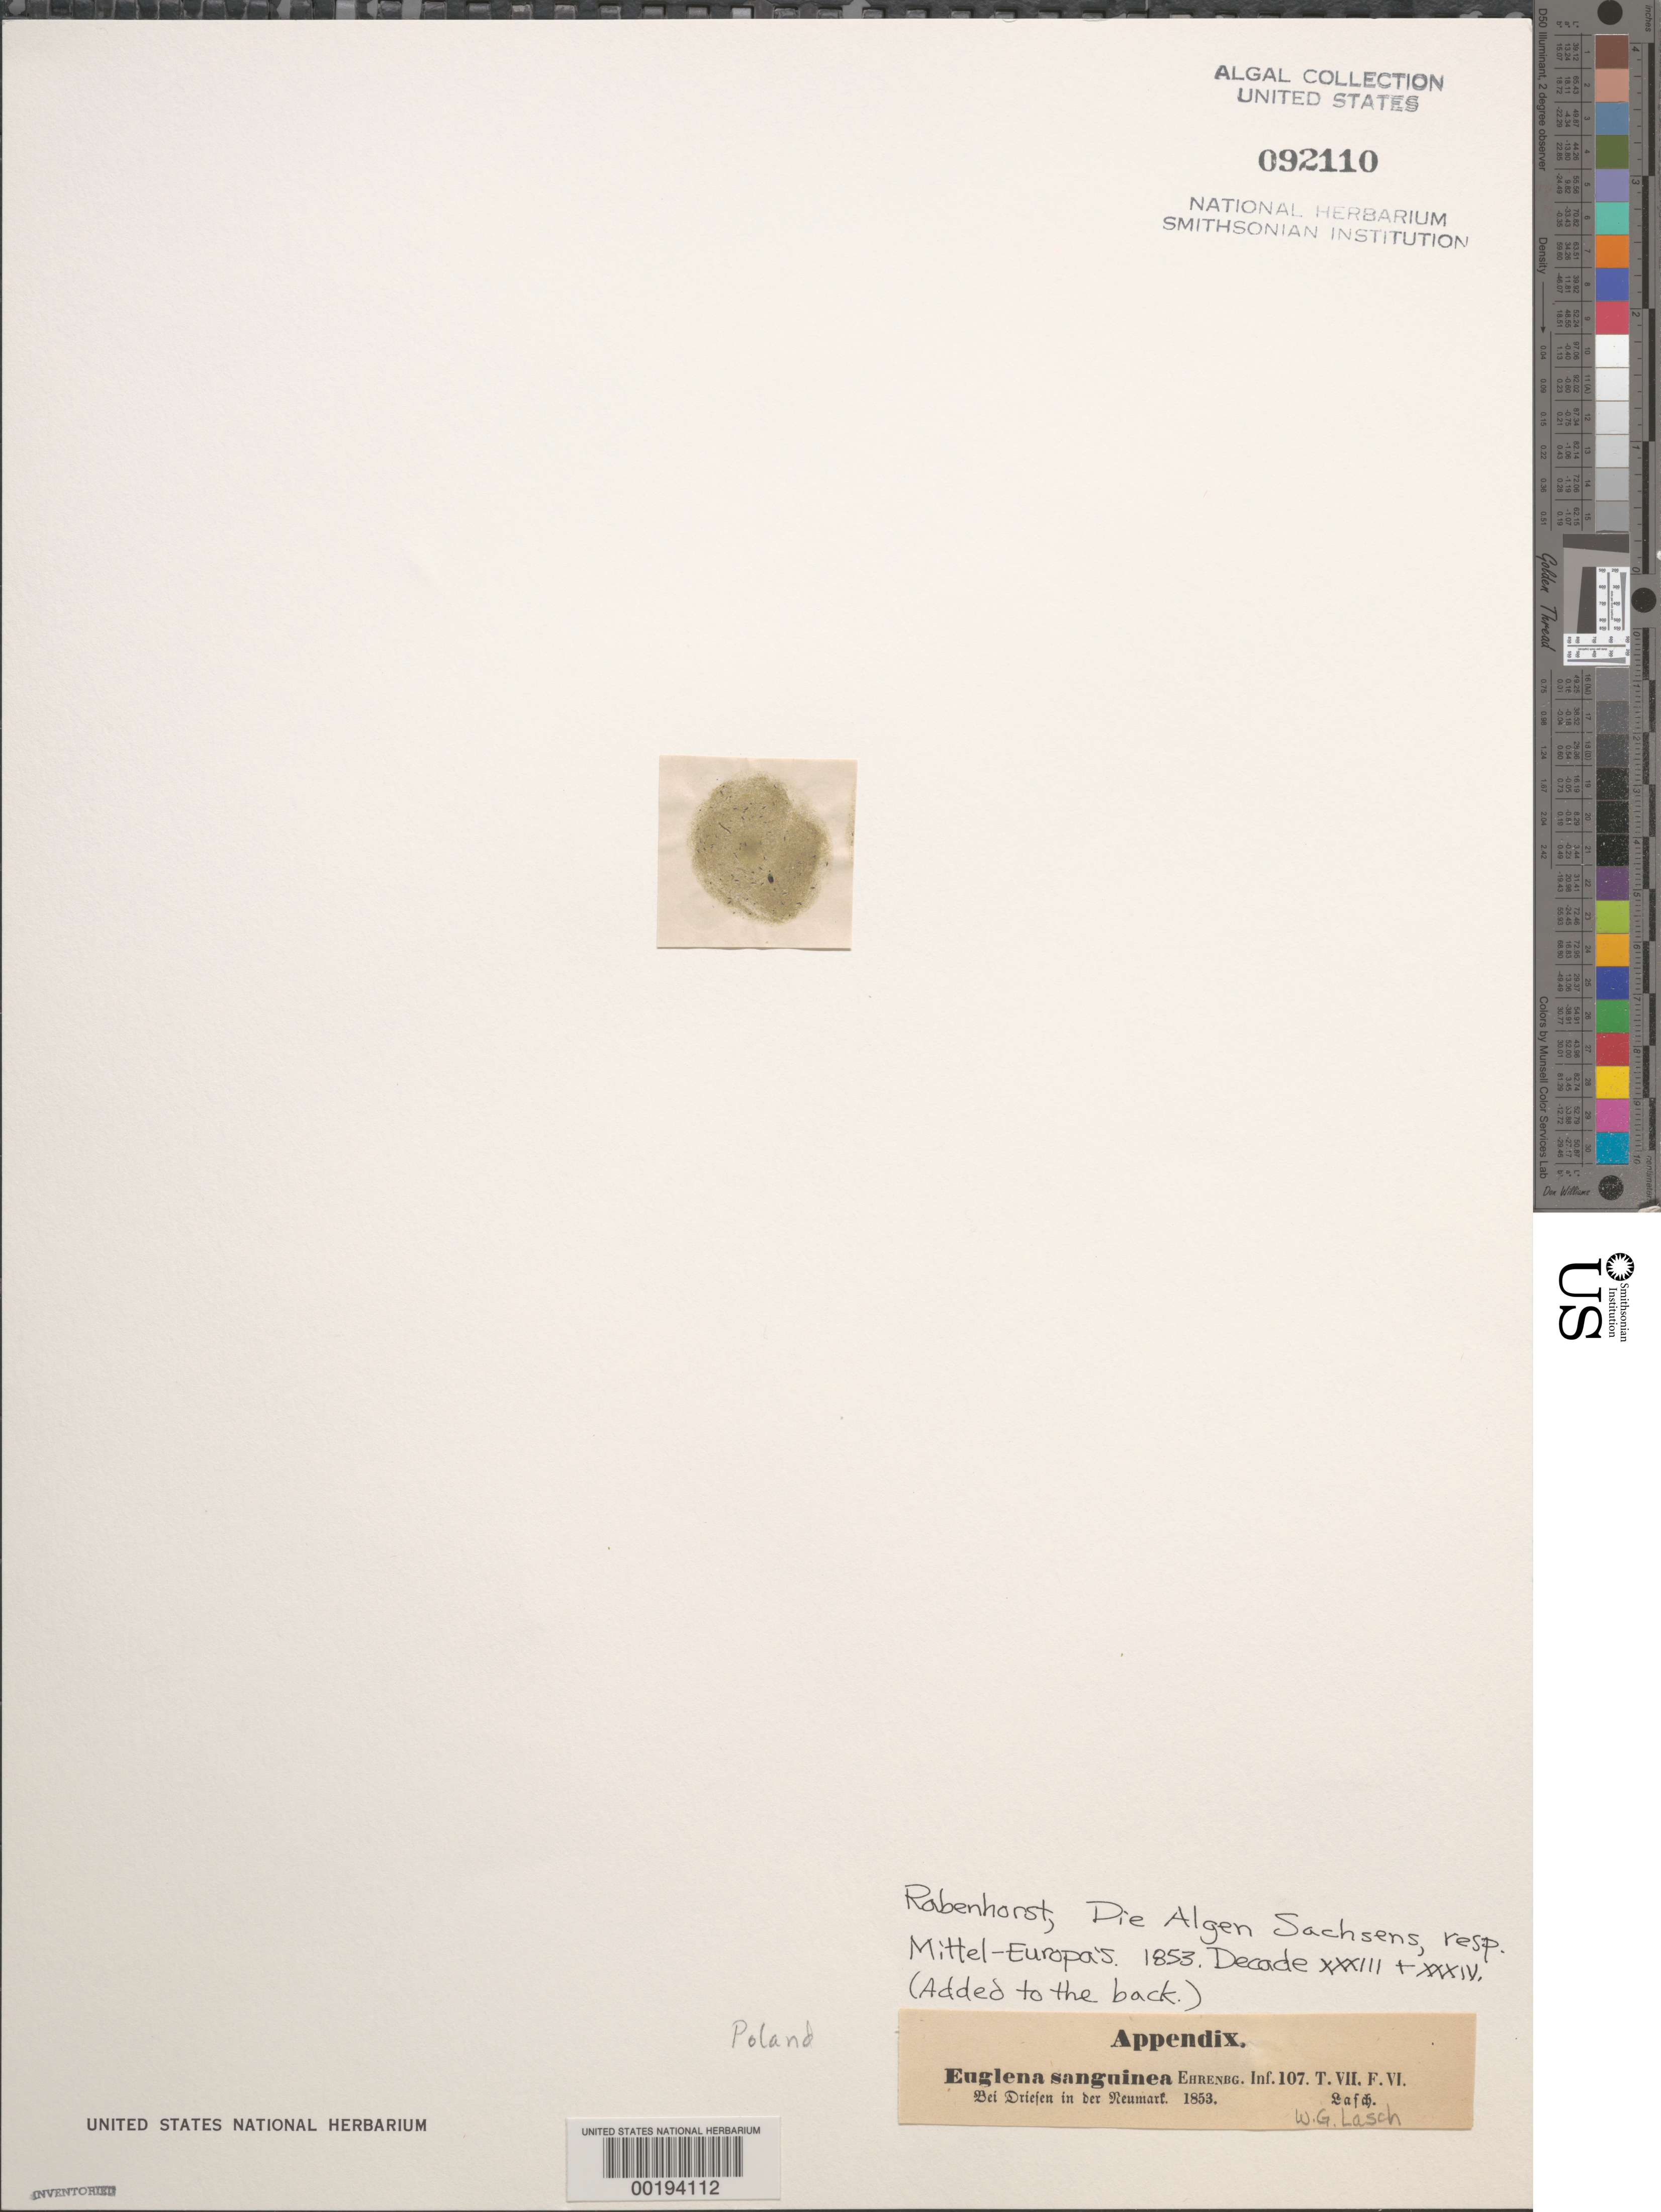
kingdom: Protozoa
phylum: Euglenozoa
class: Euglenoidea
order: Euglenida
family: Euglenaceae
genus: Euglena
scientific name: Euglena sanguinea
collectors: W. Lasch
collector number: Appendix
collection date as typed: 1853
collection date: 1853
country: Poland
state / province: Malopolskie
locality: Nowy targ (neumark), near driesen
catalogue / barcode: US 92110